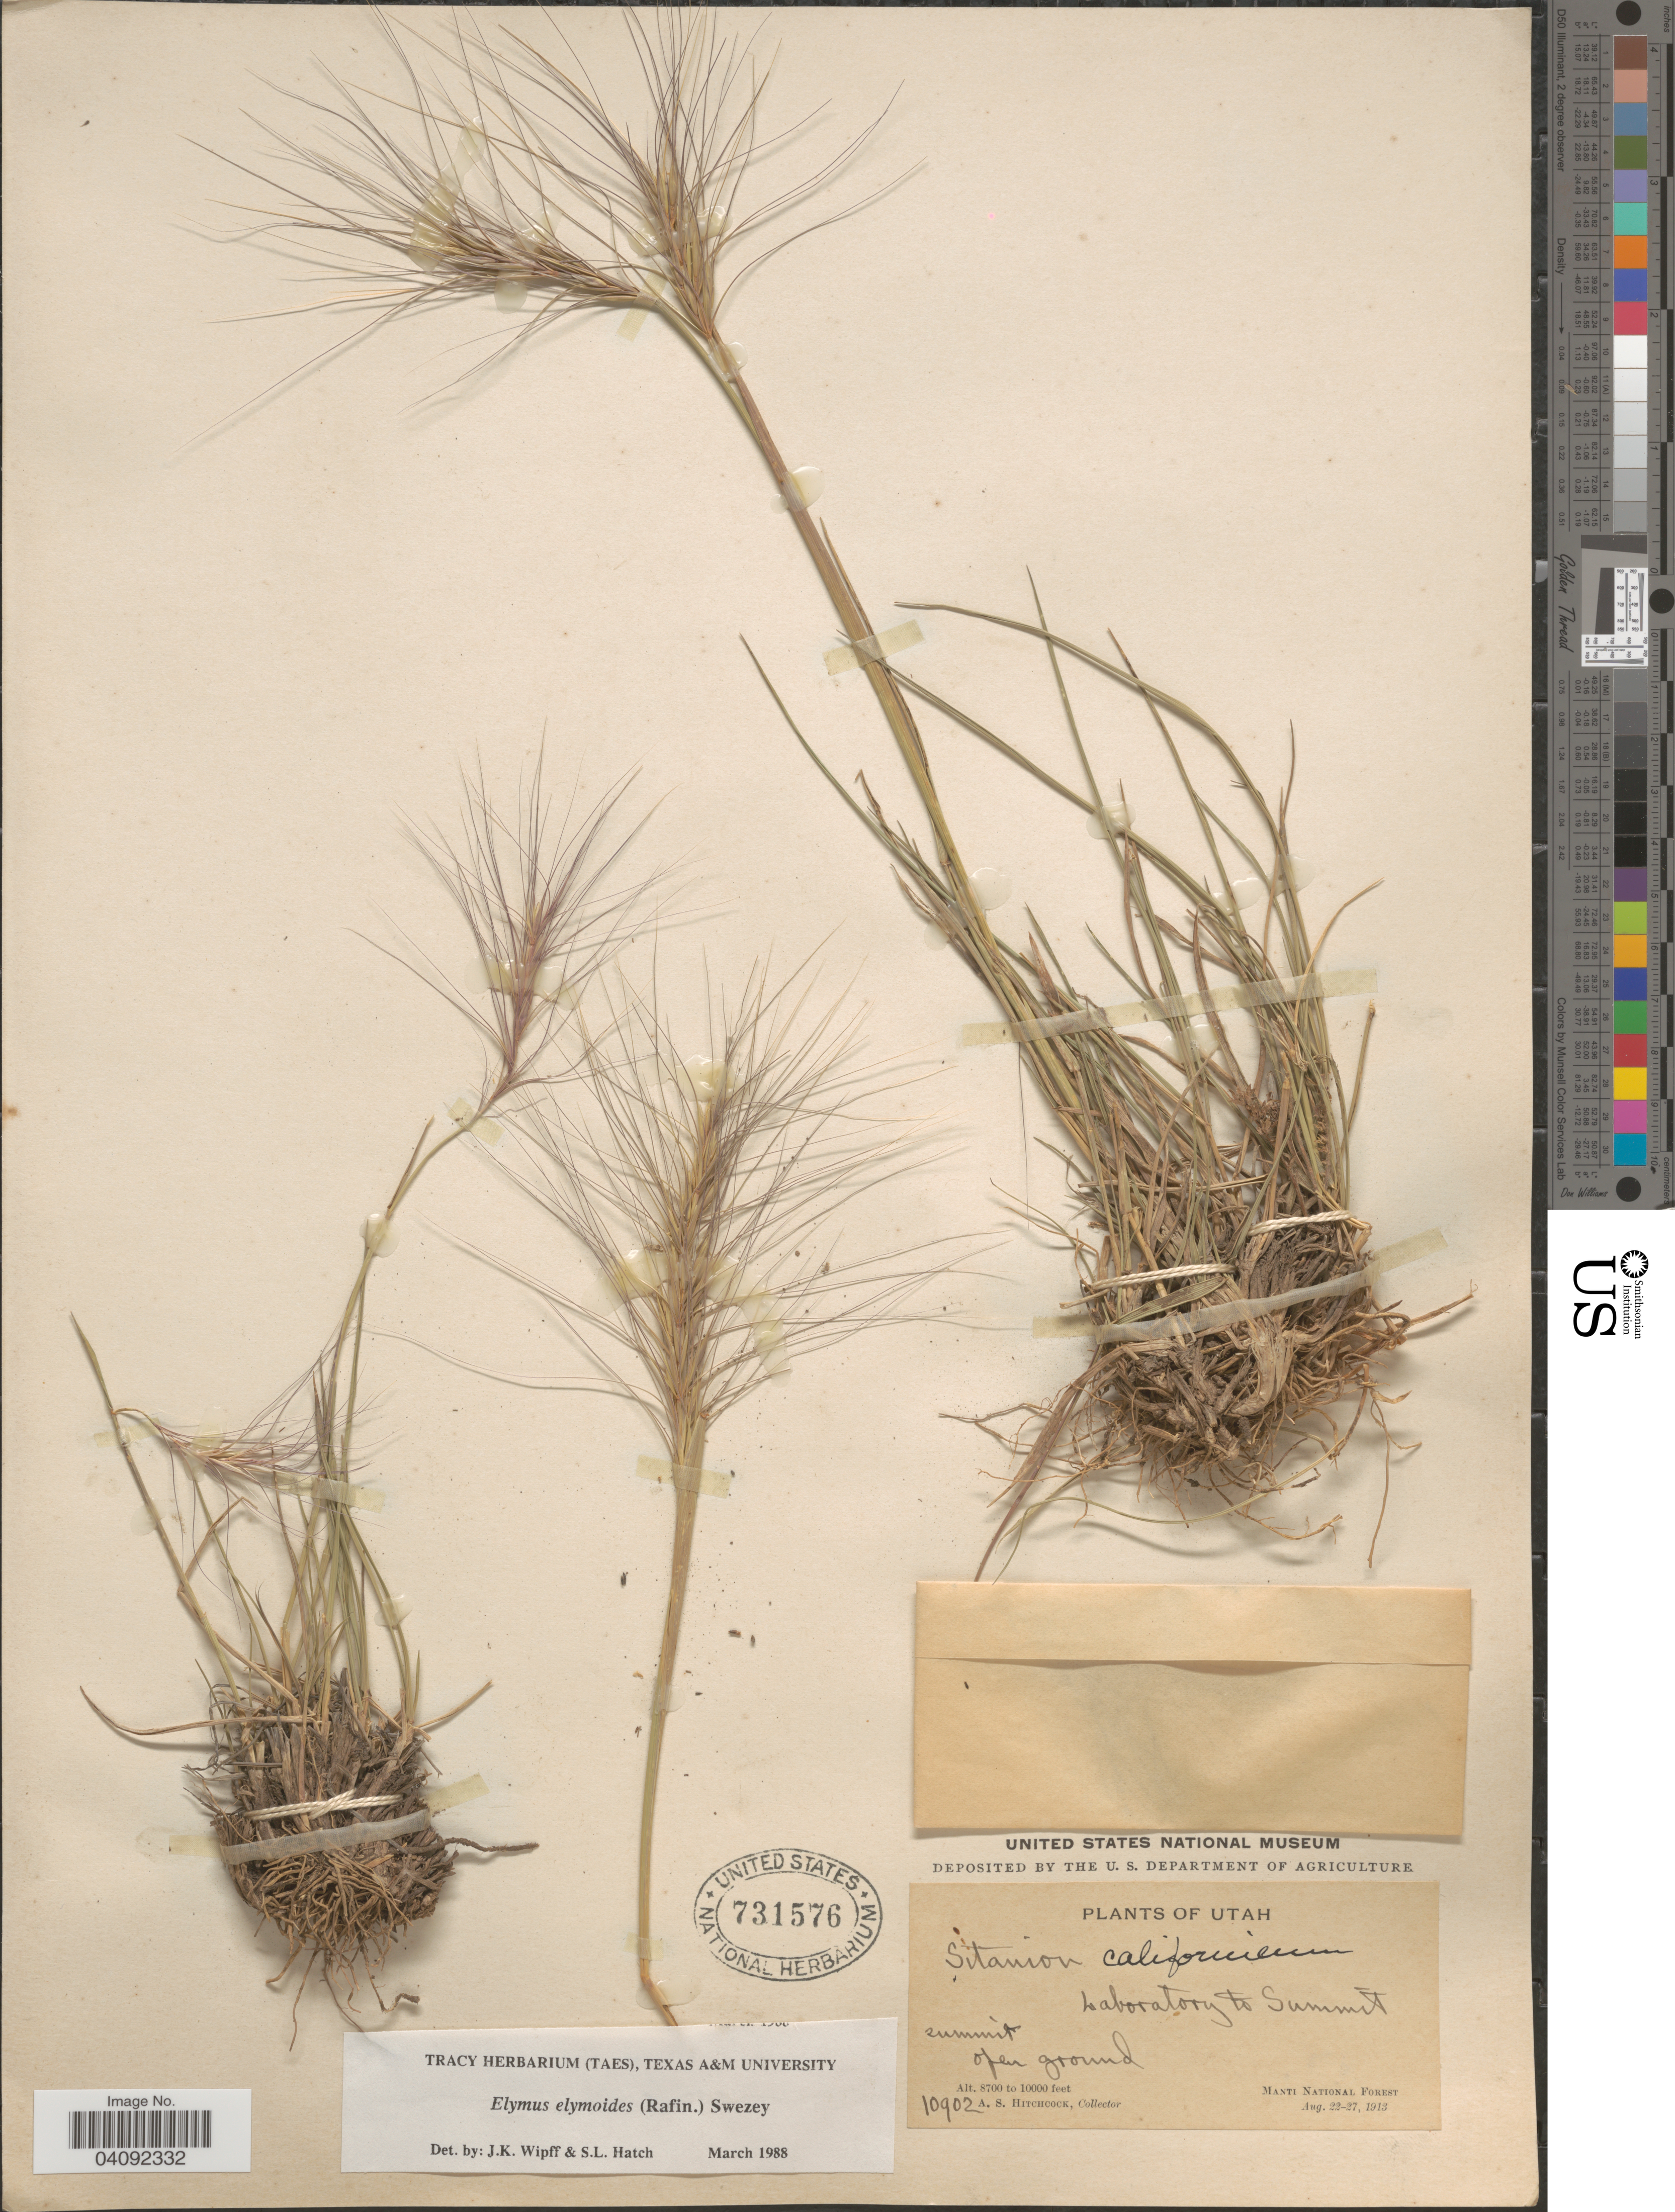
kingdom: Plantae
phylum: Tracheophyta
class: Liliopsida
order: Poales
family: Poaceae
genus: Elymus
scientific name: Elymus elymoides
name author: (Raf.) Swezey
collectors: A. S. Hitchcock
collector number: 10902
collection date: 1913-08-22/1913-08-27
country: United States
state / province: Utah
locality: Laboratory to Summit. Summit open ground. Manti National Forest.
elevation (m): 2652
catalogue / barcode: US 731576